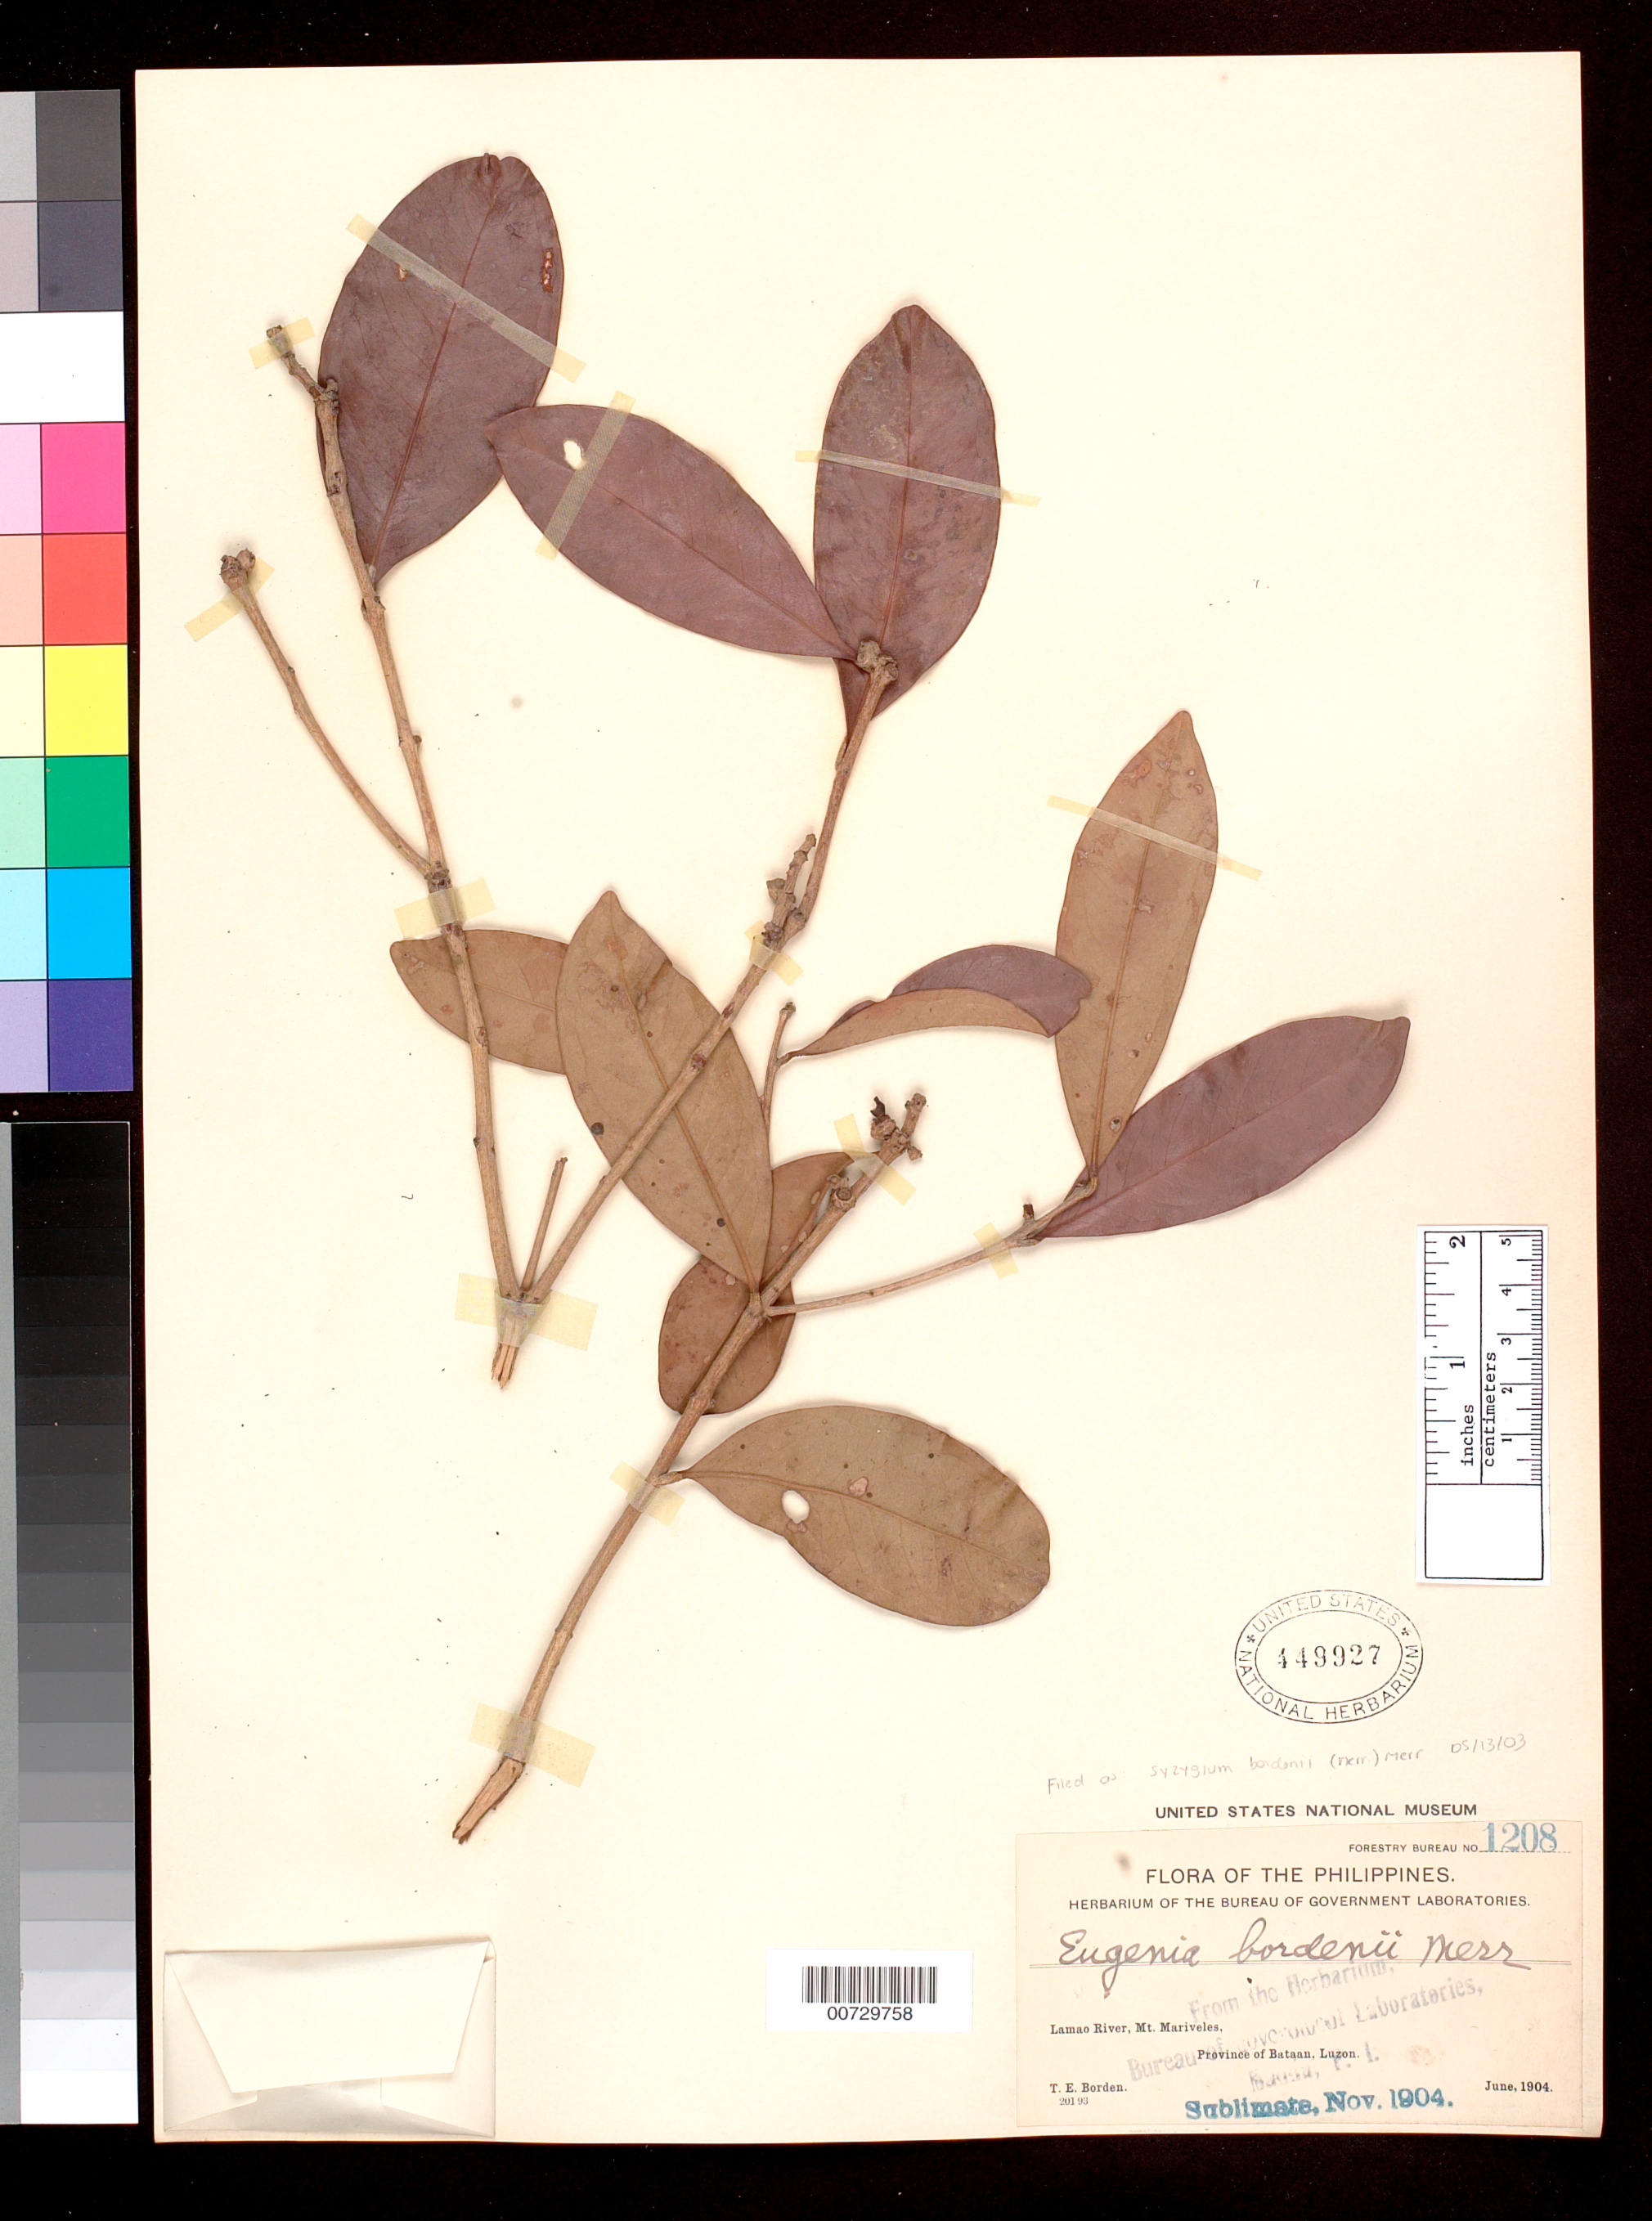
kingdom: Plantae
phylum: Tracheophyta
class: Magnoliopsida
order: Myrtales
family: Myrtaceae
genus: Syzygium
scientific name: Syzygium bordenii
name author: (Merr.) Merr.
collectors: T. E. Borden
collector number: For. Bur. 1208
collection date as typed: Jun 1904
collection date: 1904-06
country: Philippines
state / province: Central Luzon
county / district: Bataan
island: Luzon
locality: Lamao River, Mt Mariveles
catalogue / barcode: US 449927